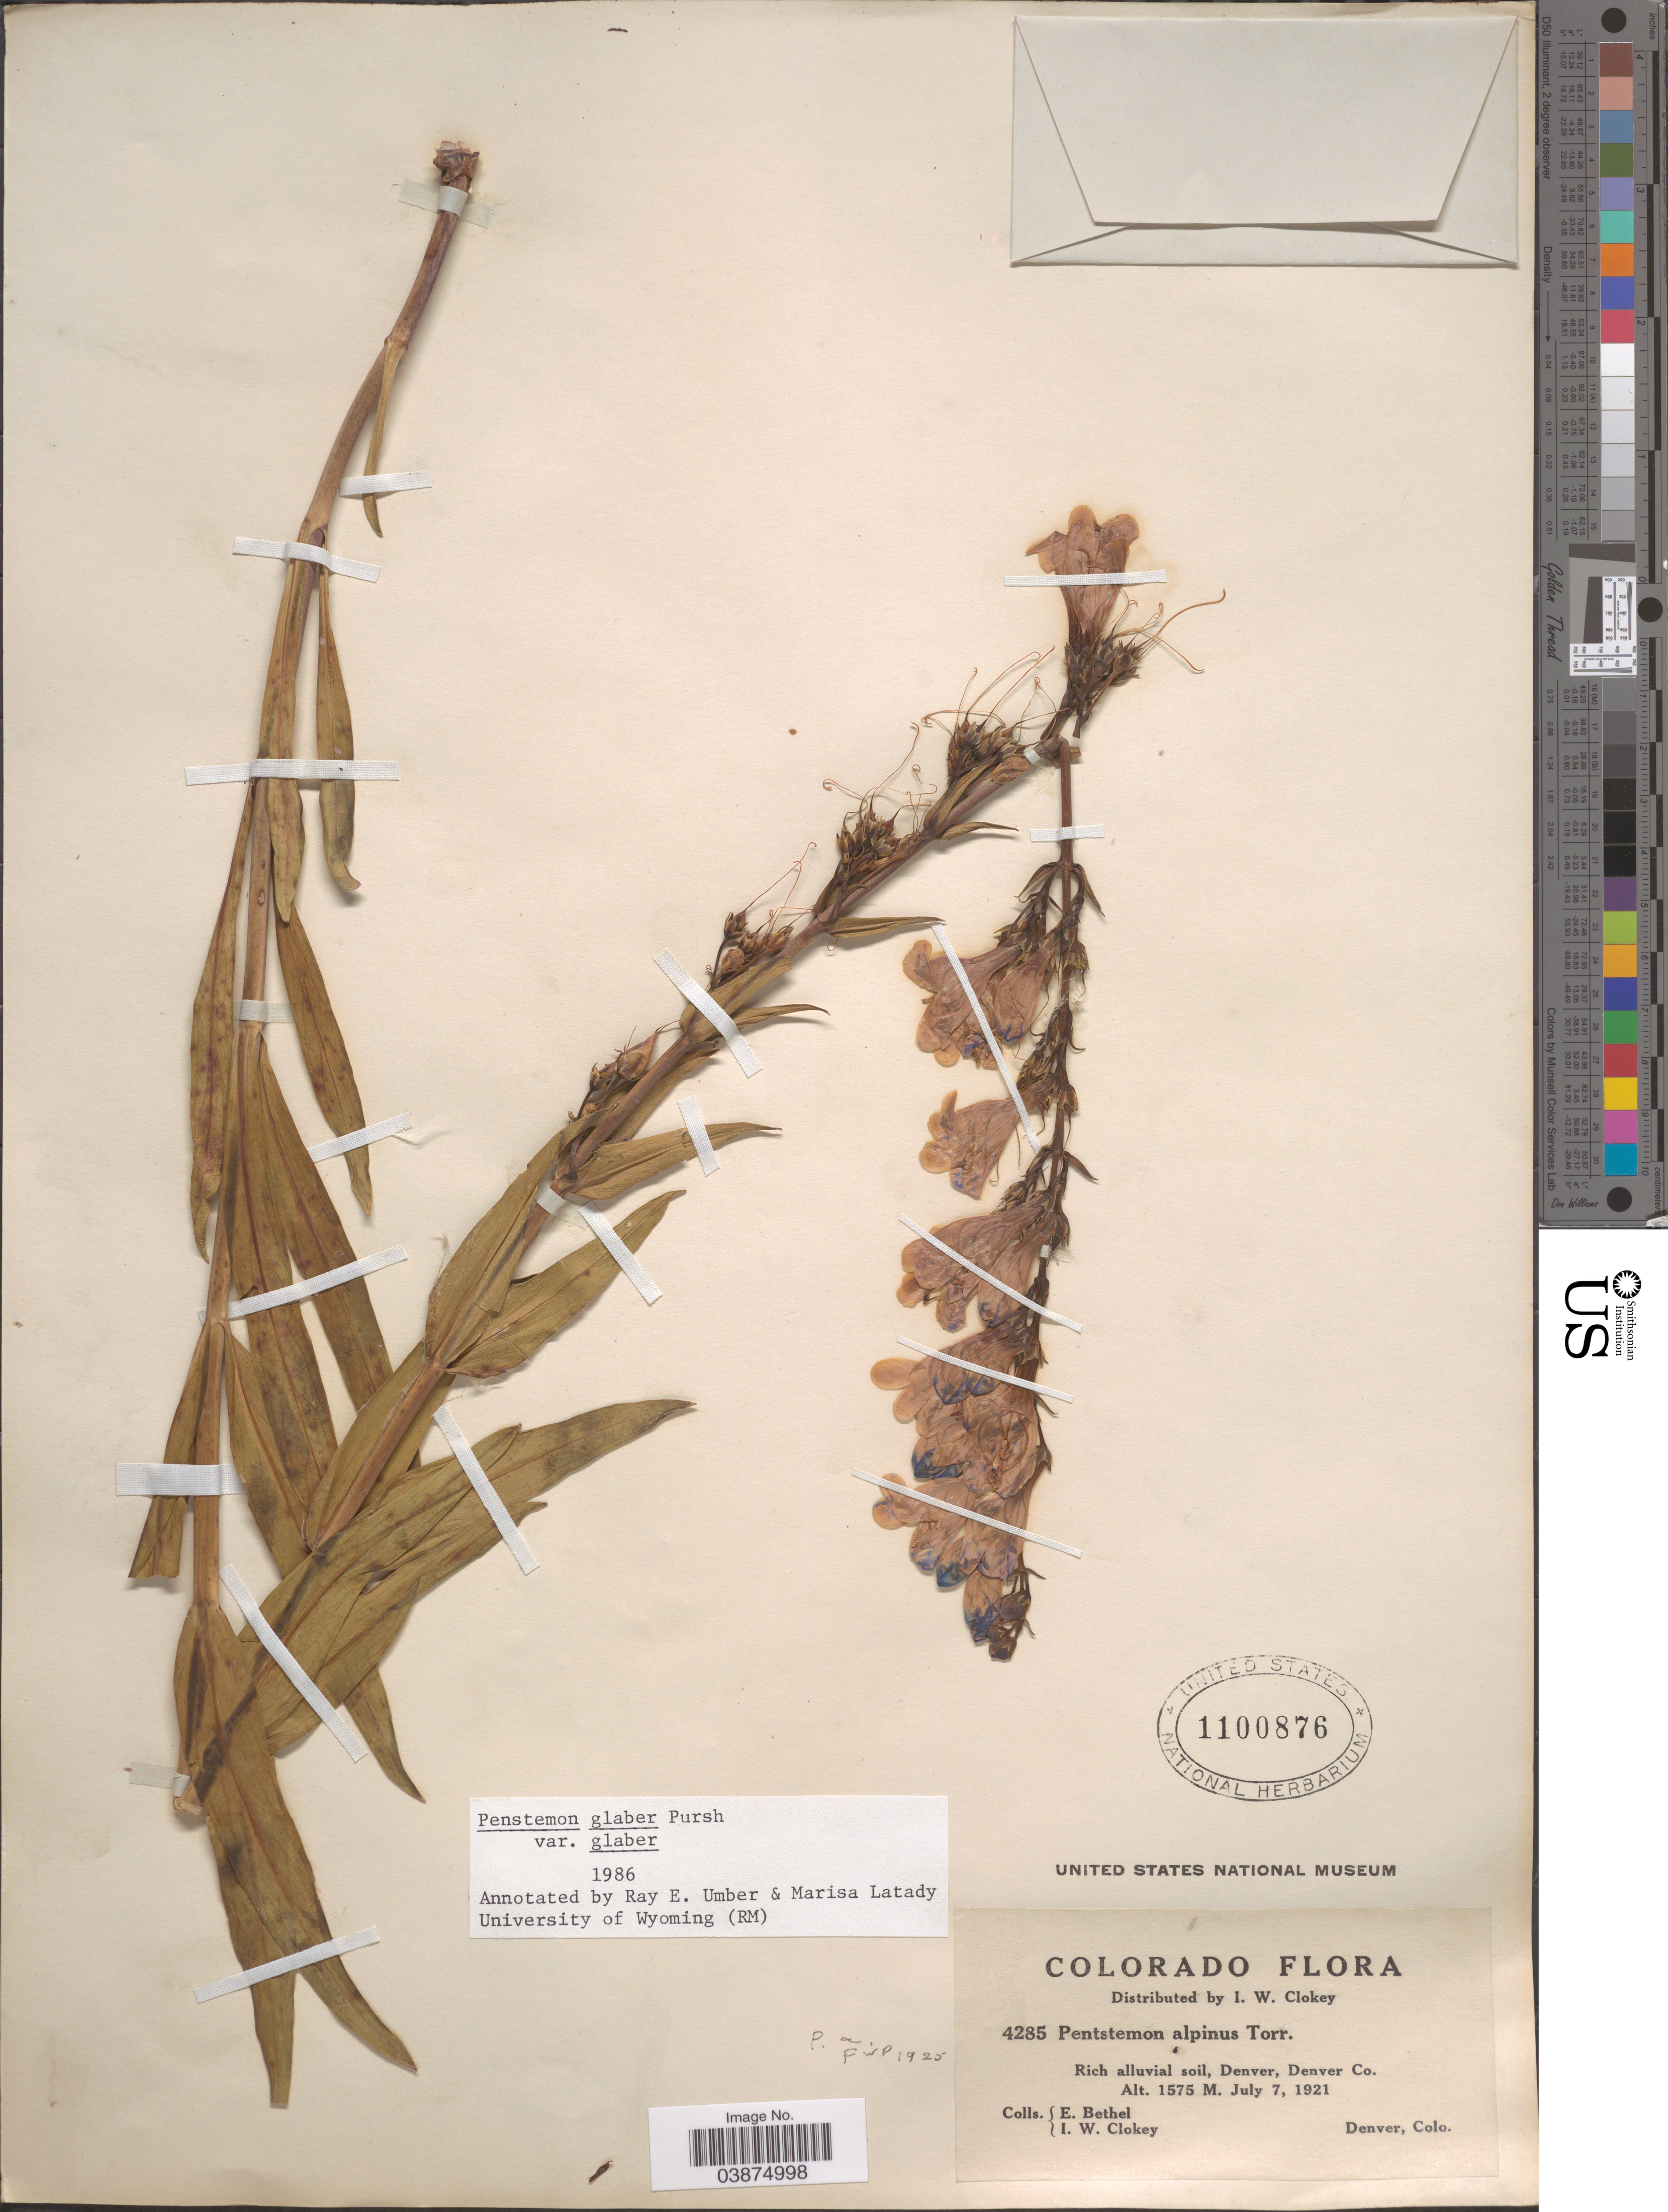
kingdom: Plantae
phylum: Tracheophyta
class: Magnoliopsida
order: Lamiales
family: Plantaginaceae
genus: Penstemon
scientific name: Penstemon glaber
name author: Pursh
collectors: E. Bethel & I. W. Clokey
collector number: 4285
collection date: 1921-07-07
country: United States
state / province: Colorado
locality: Rich alluvial soil, Denver, Denver Co.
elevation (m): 1575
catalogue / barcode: US 1100876